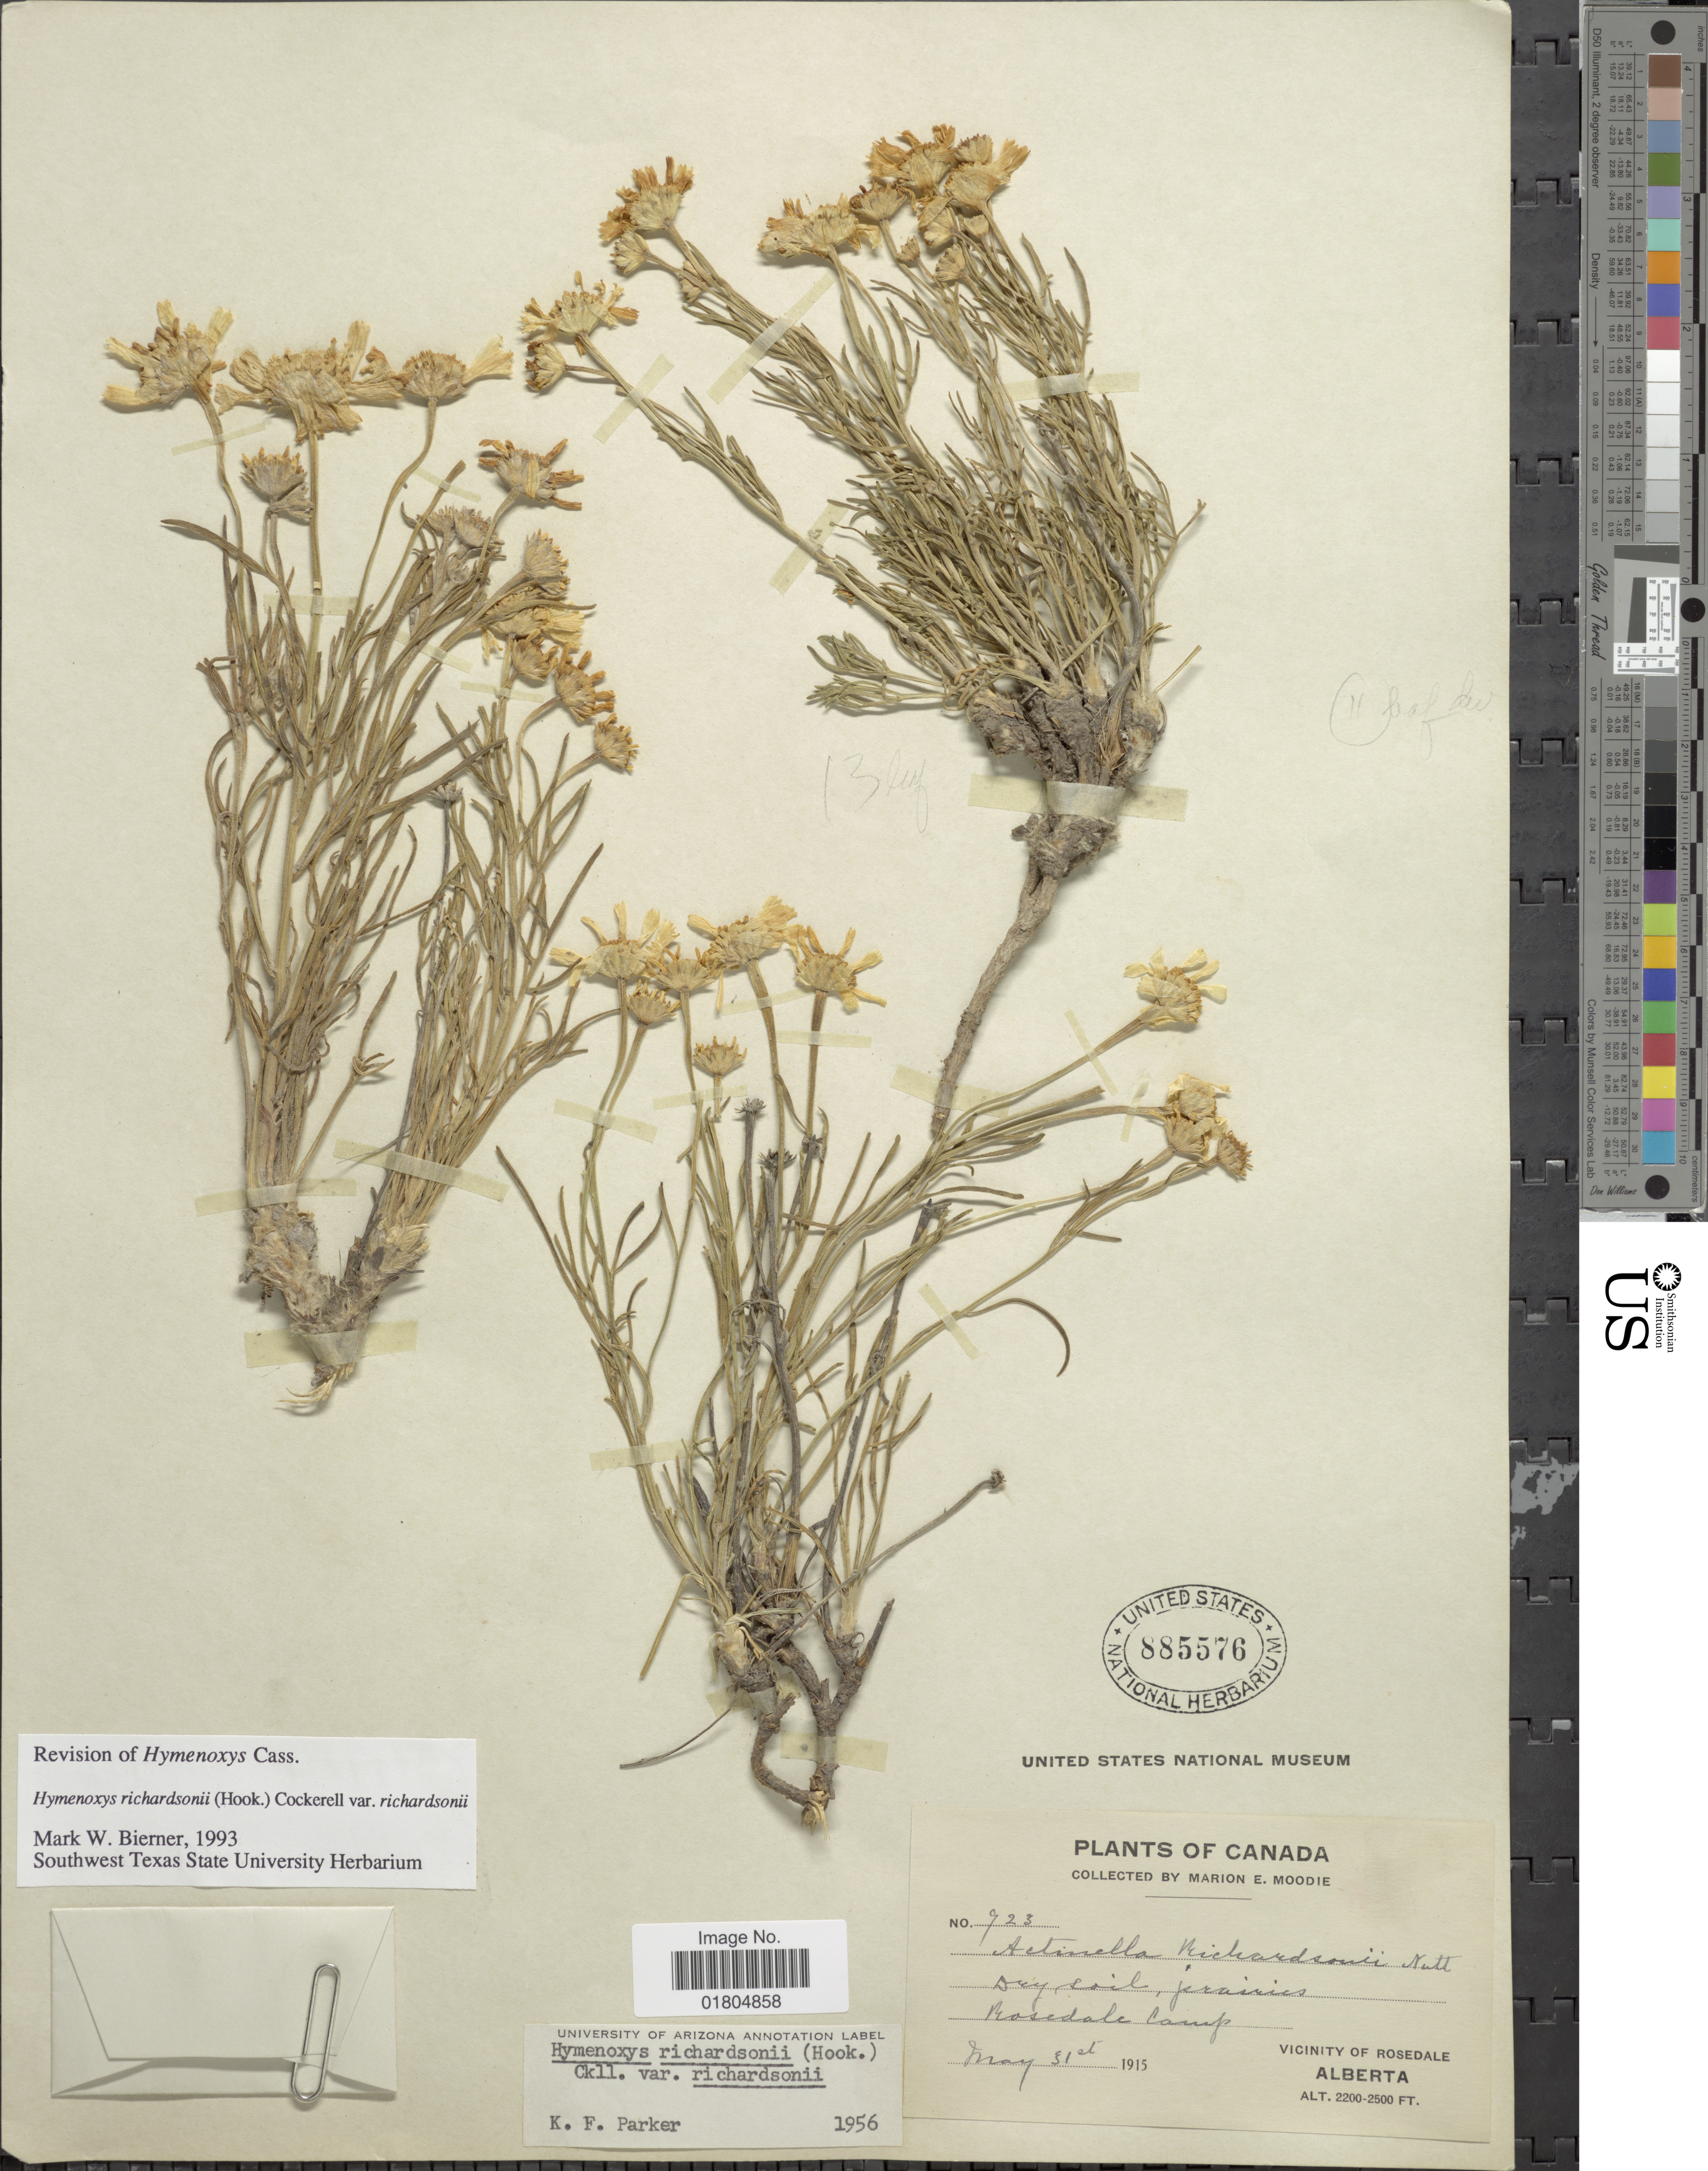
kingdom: Plantae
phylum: Tracheophyta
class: Magnoliopsida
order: Asterales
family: Asteraceae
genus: Hymenoxys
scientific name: Hymenoxys richardsonii var. richardsonii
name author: (Hook.) Cockerell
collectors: M. E. Moodie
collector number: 723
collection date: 1915-05-31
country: Canada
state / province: Alberta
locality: Vicinity of Rosedale. Rosedale Camp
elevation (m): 671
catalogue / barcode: US 885576